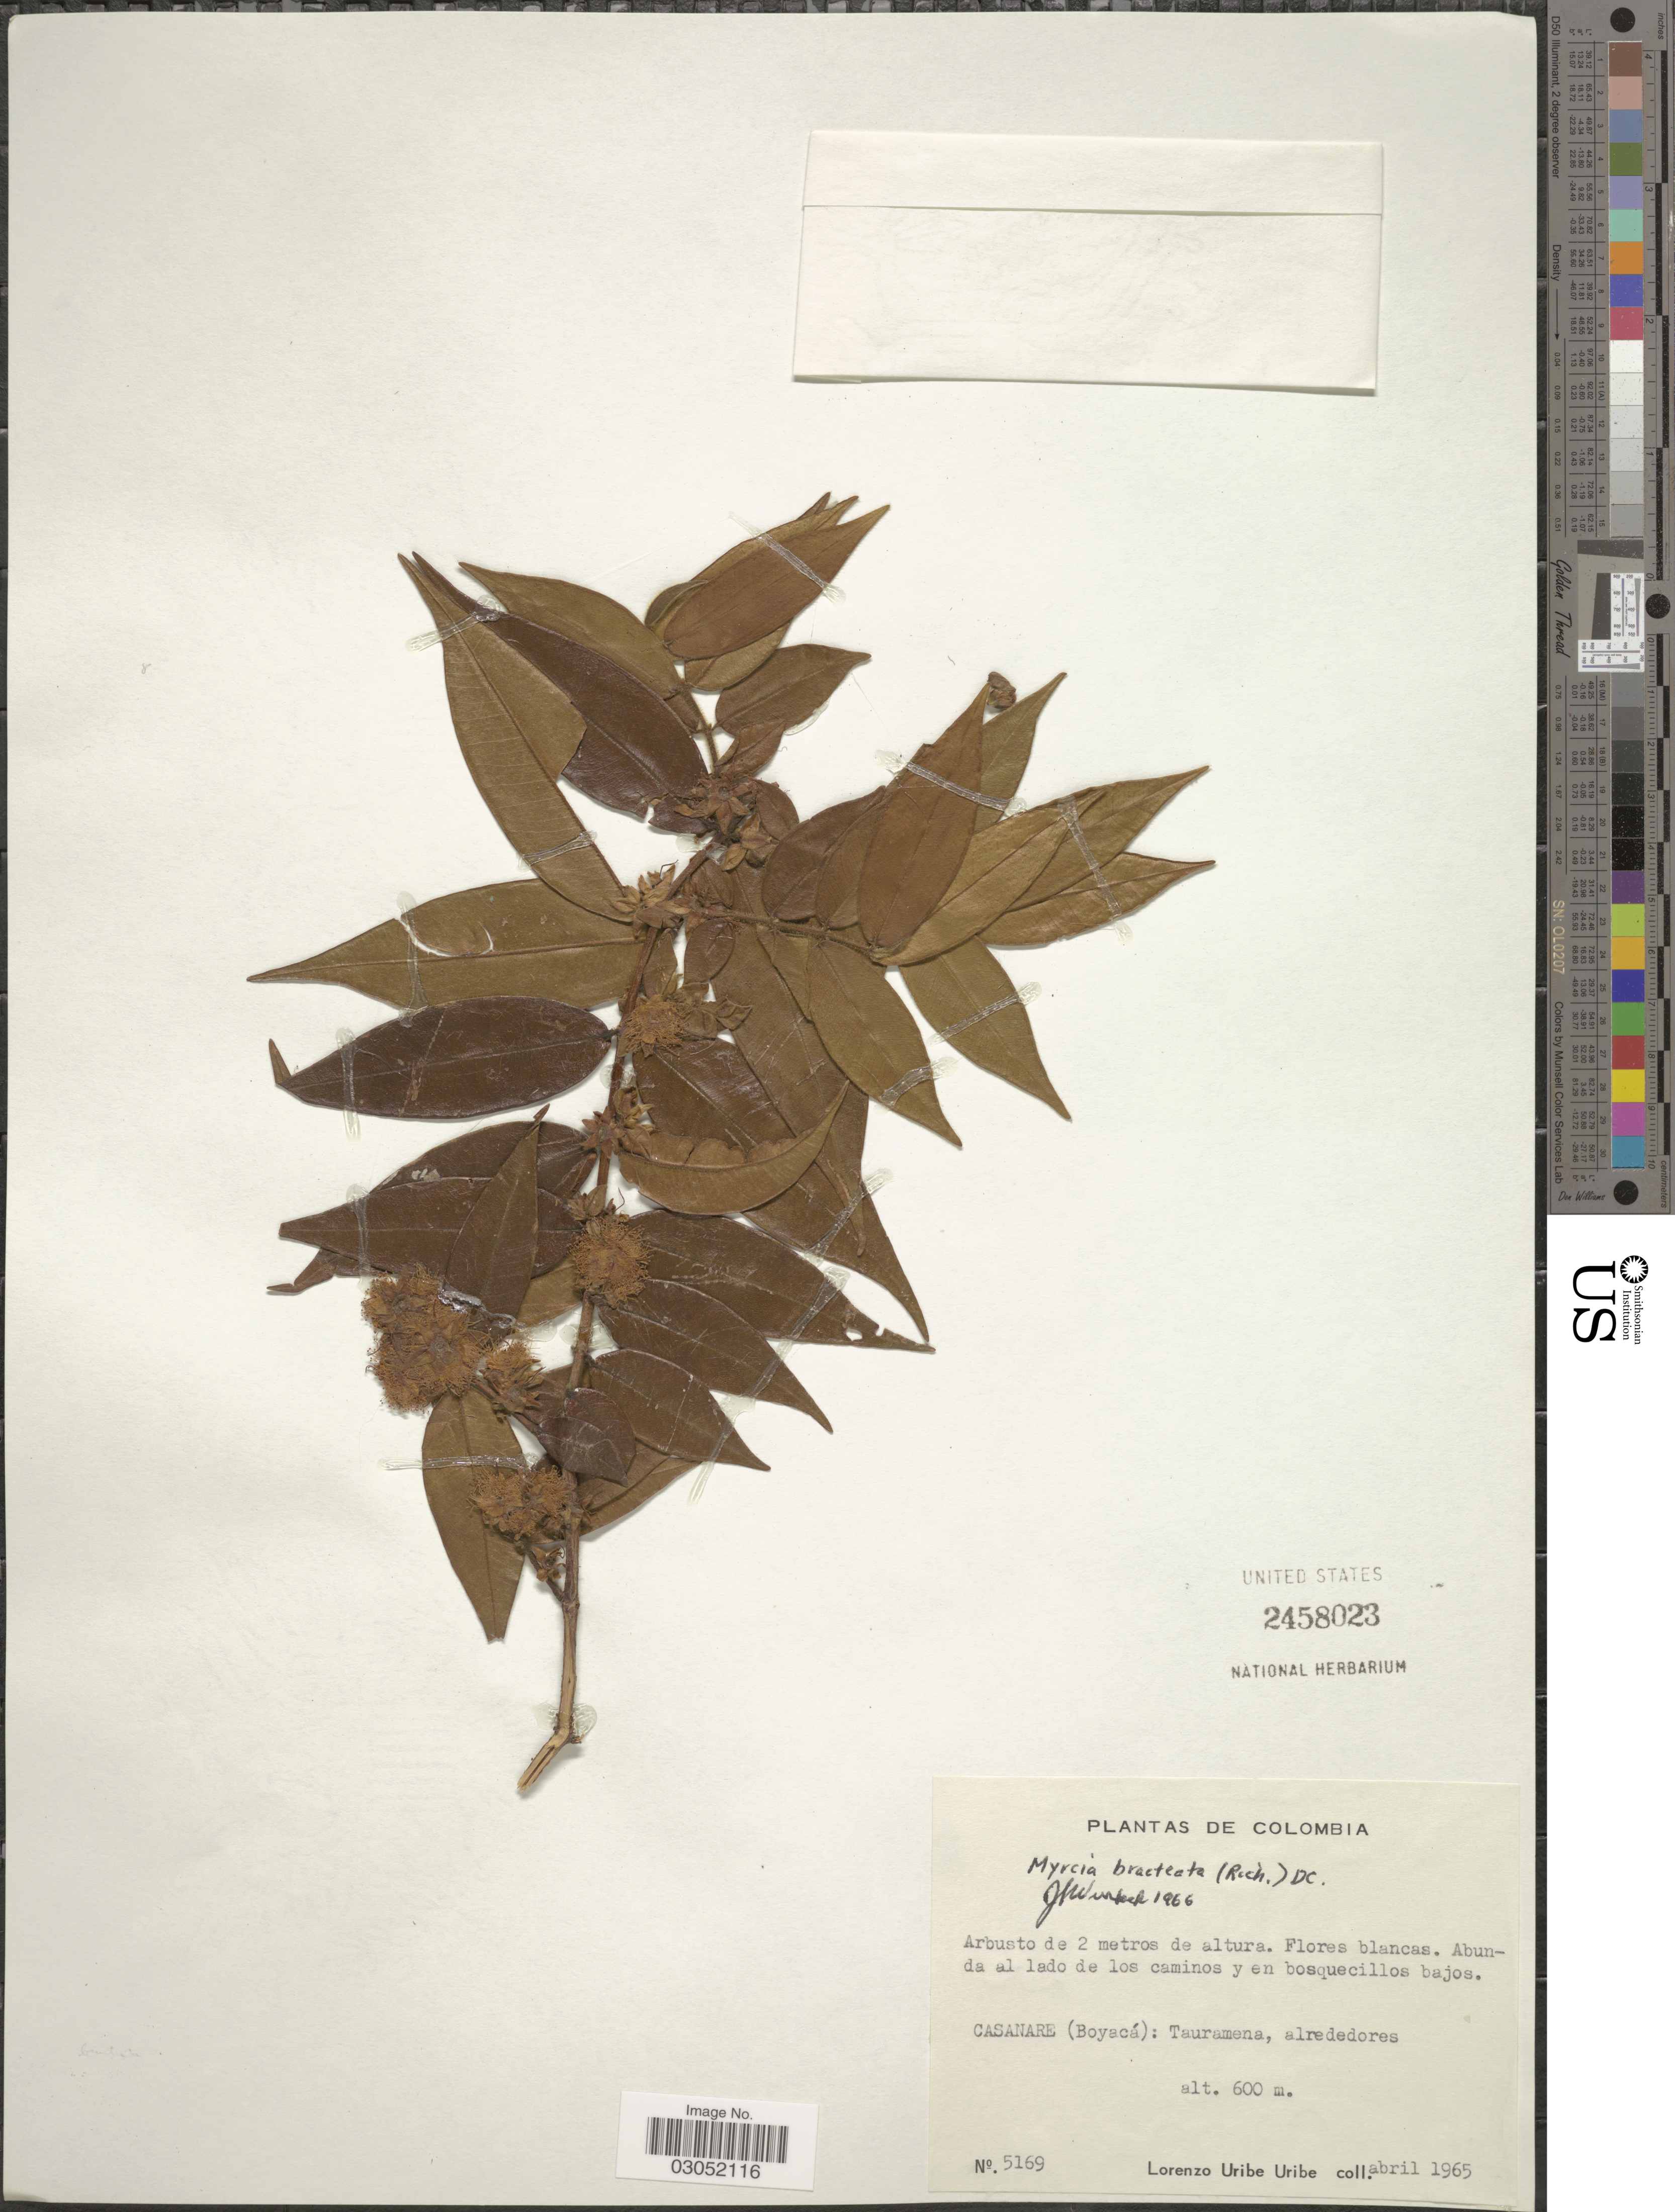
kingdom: Plantae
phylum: Tracheophyta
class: Magnoliopsida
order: Myrtales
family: Myrtaceae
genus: Myrcia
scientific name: Myrcia bracteata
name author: (Rich.) DC.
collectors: L. Uribe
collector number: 5169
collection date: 1965-04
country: Colombia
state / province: Boyacá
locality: Casanare: Tauramena, alrededores.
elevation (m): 600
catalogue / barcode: US 2458023